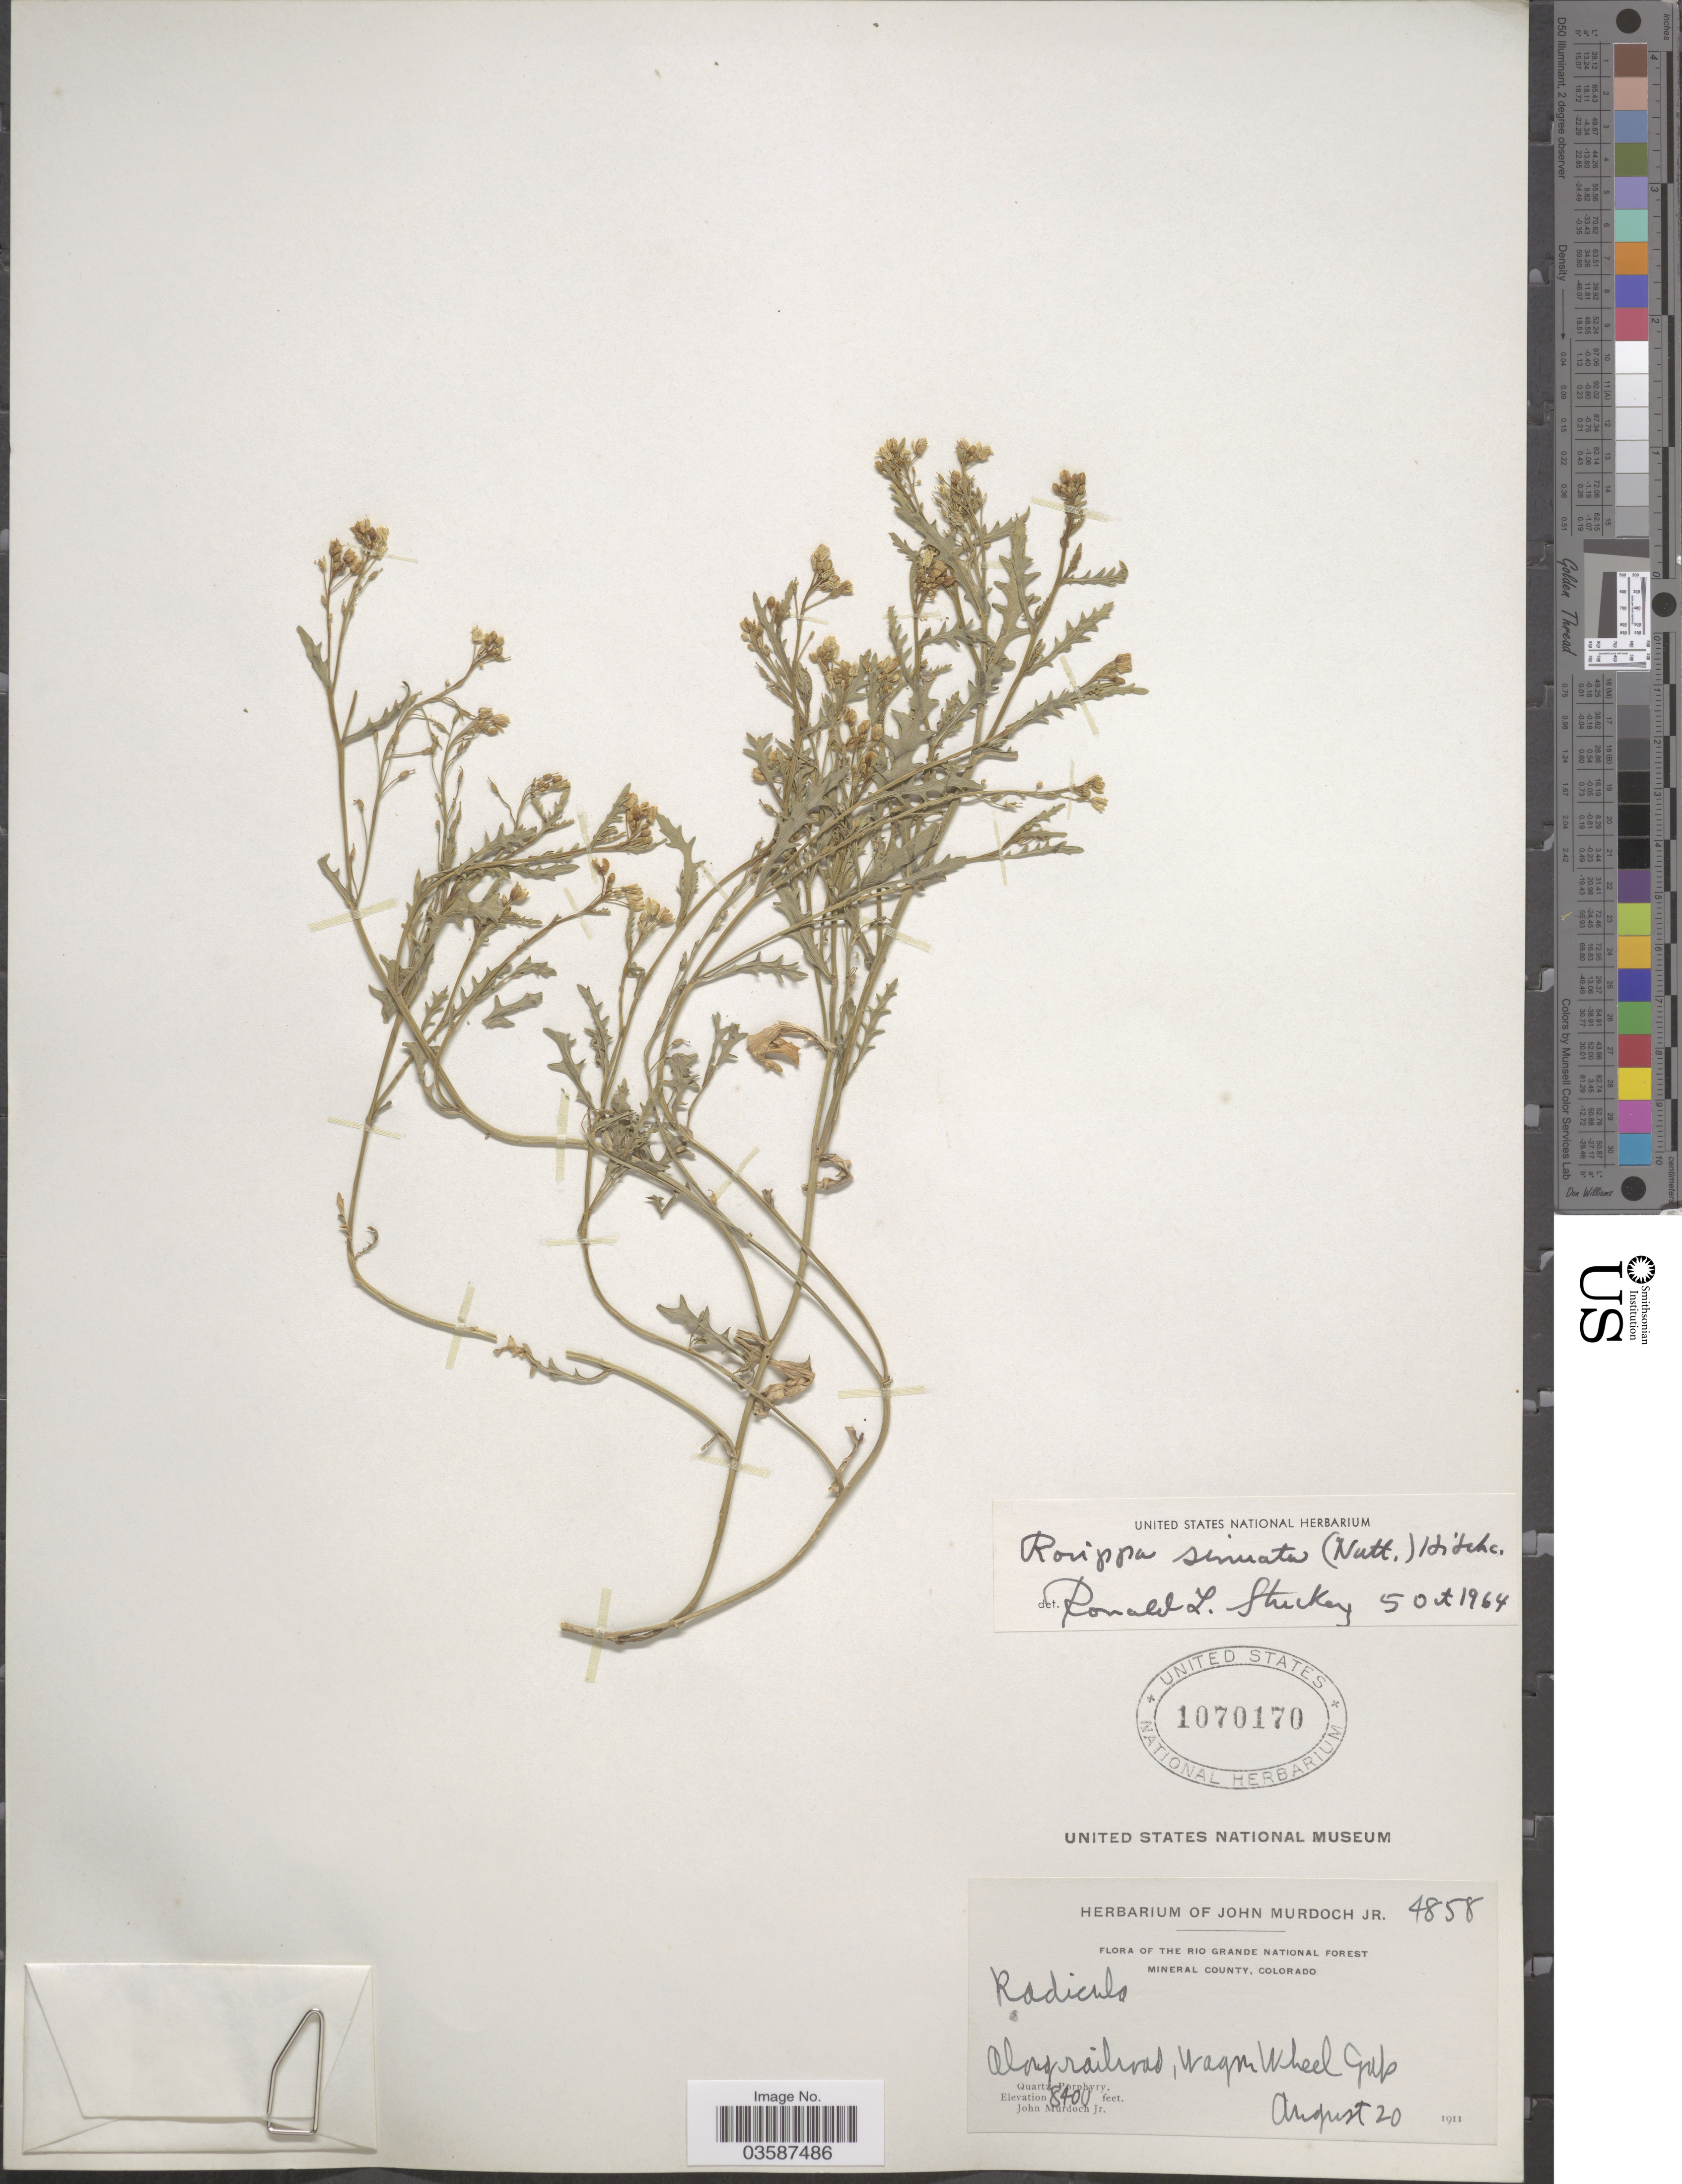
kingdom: Plantae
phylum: Tracheophyta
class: Magnoliopsida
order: Brassicales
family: Brassicaceae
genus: Rorippa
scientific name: Rorippa sinuata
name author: (Nutt.) Hitchc.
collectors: J. Murdoch Jr.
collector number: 4858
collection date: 1911-08-20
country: United States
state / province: Colorado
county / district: Mineral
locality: Rio Grande National Forest. Mineral County. Along railroad, Wagon Wheel Gap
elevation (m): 2560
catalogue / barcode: US 1070170